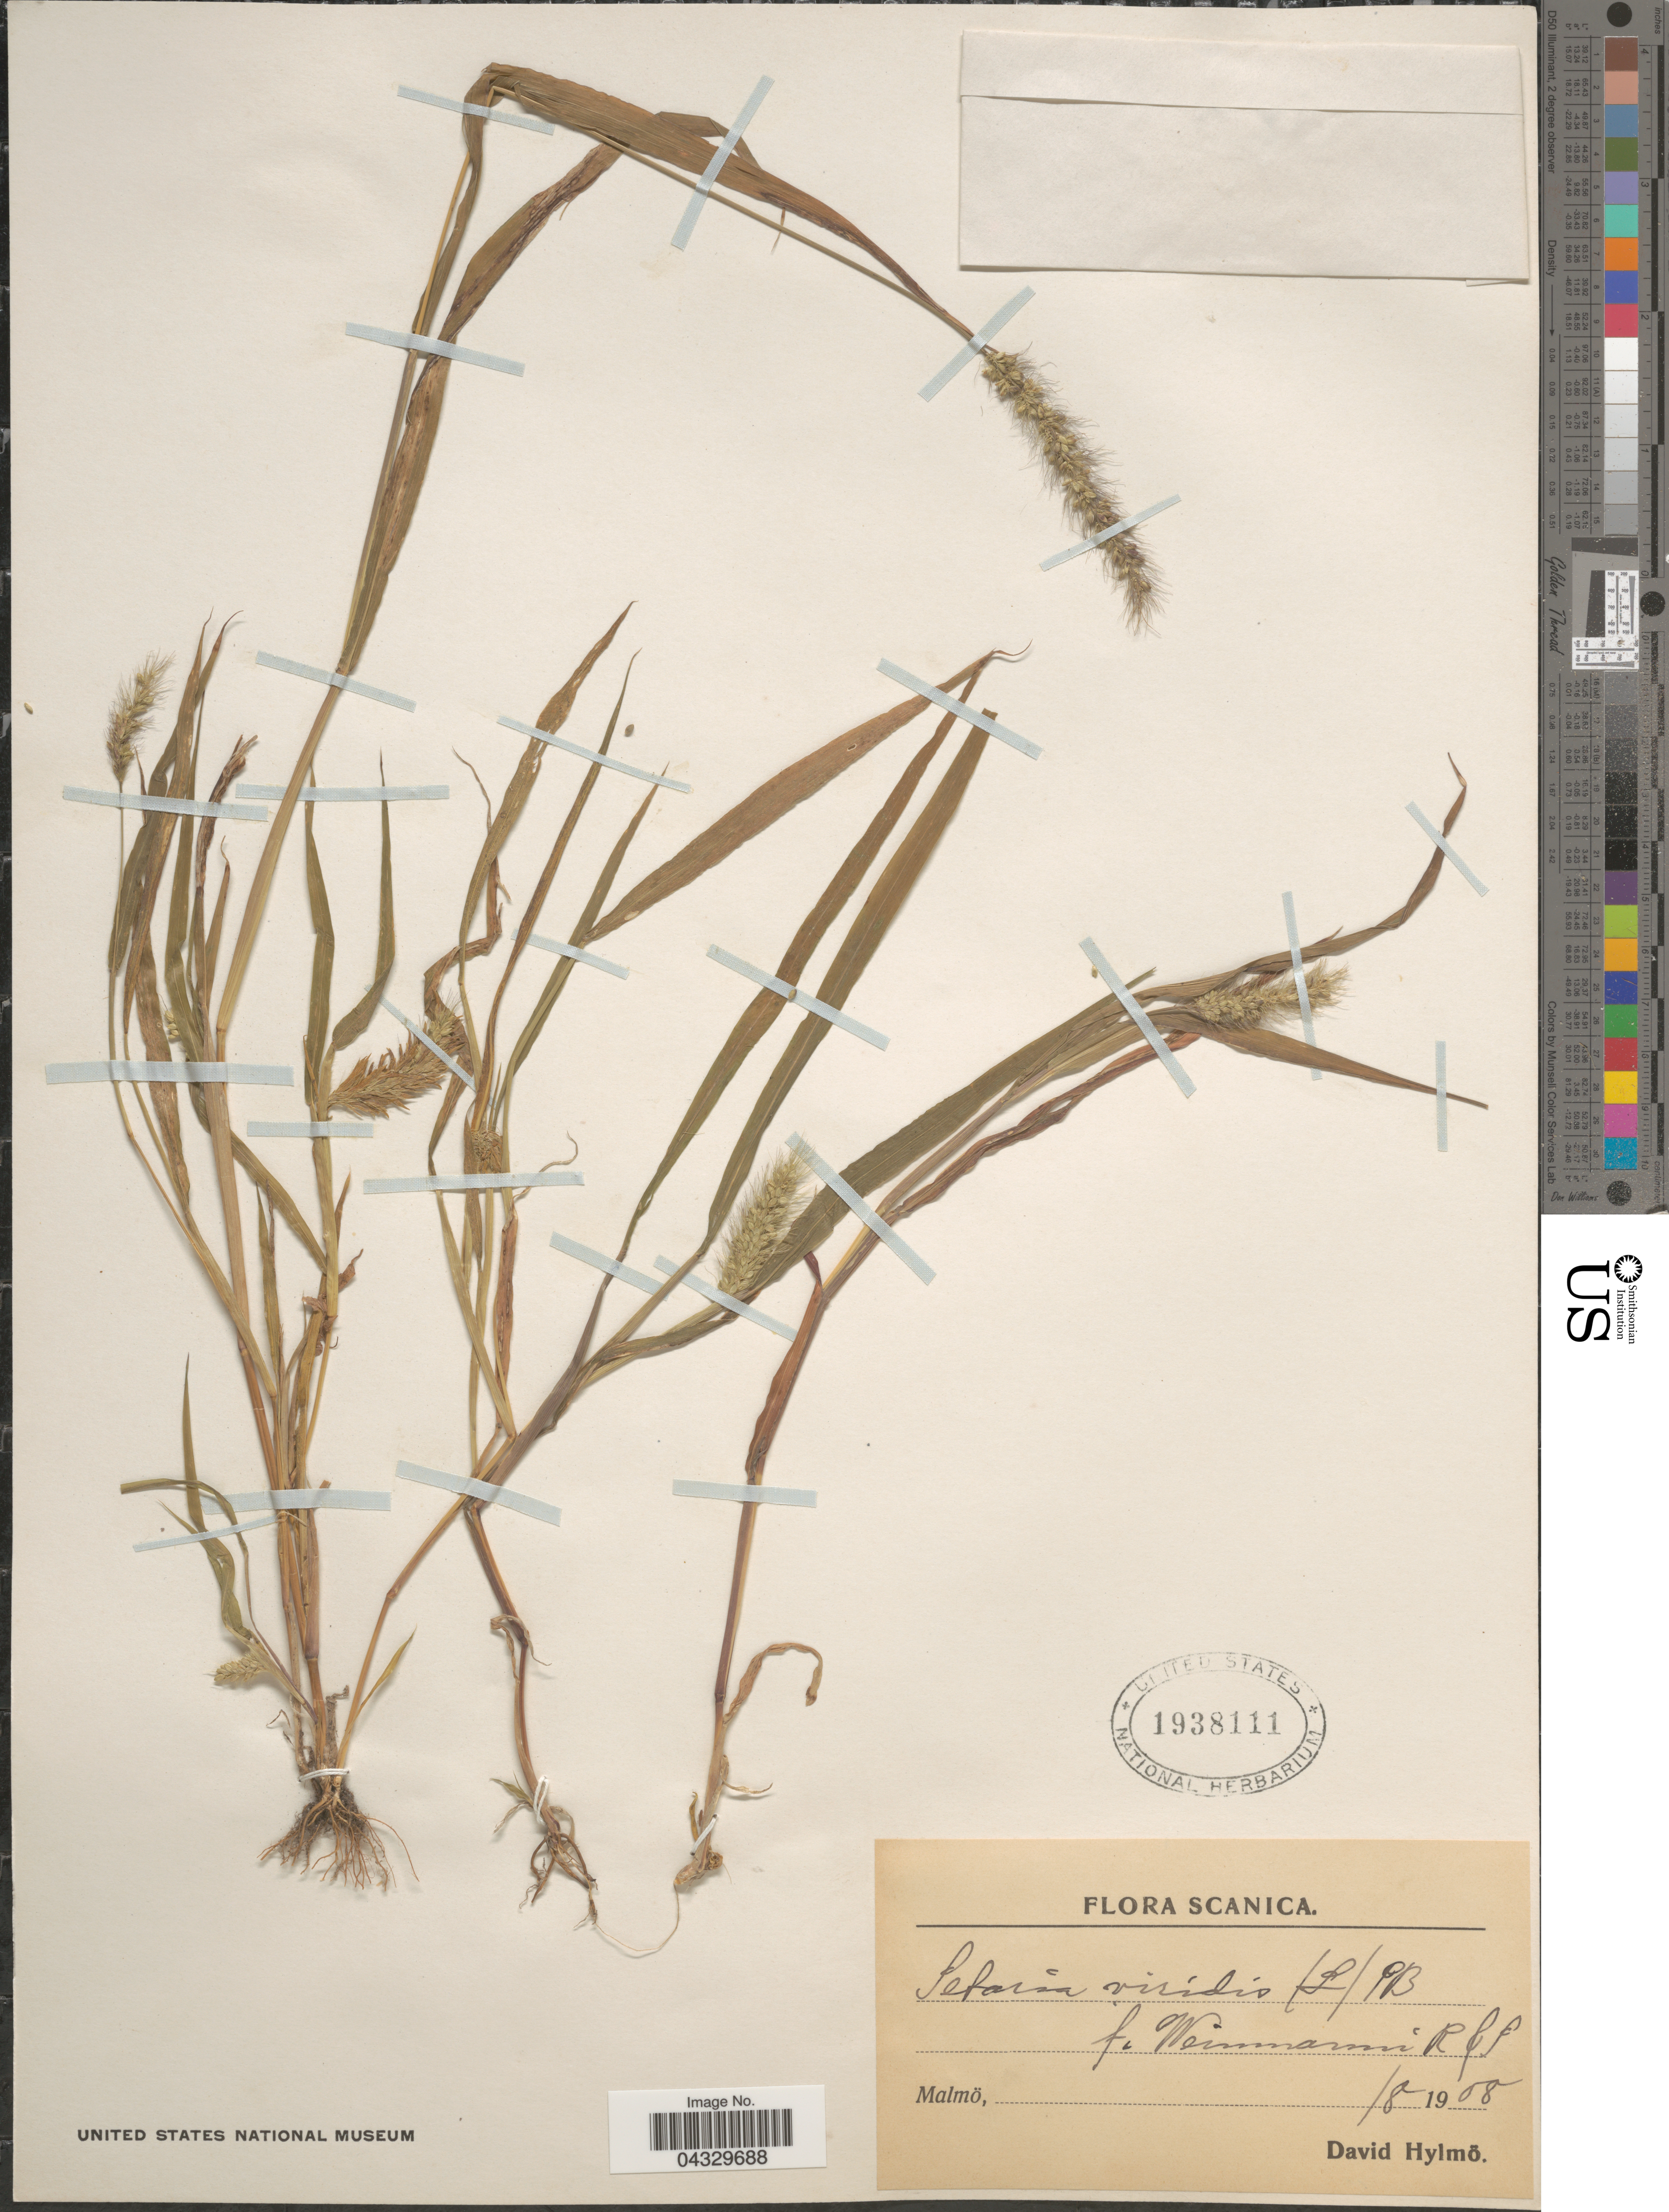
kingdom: Plantae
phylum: Tracheophyta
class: Liliopsida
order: Poales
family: Poaceae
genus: Setaria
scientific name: Setaria viridis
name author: (L.) P. Beauv.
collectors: D. Hylmo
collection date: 1908-08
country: Sweden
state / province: Skåne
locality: Scania. Malmö.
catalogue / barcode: US 1938111